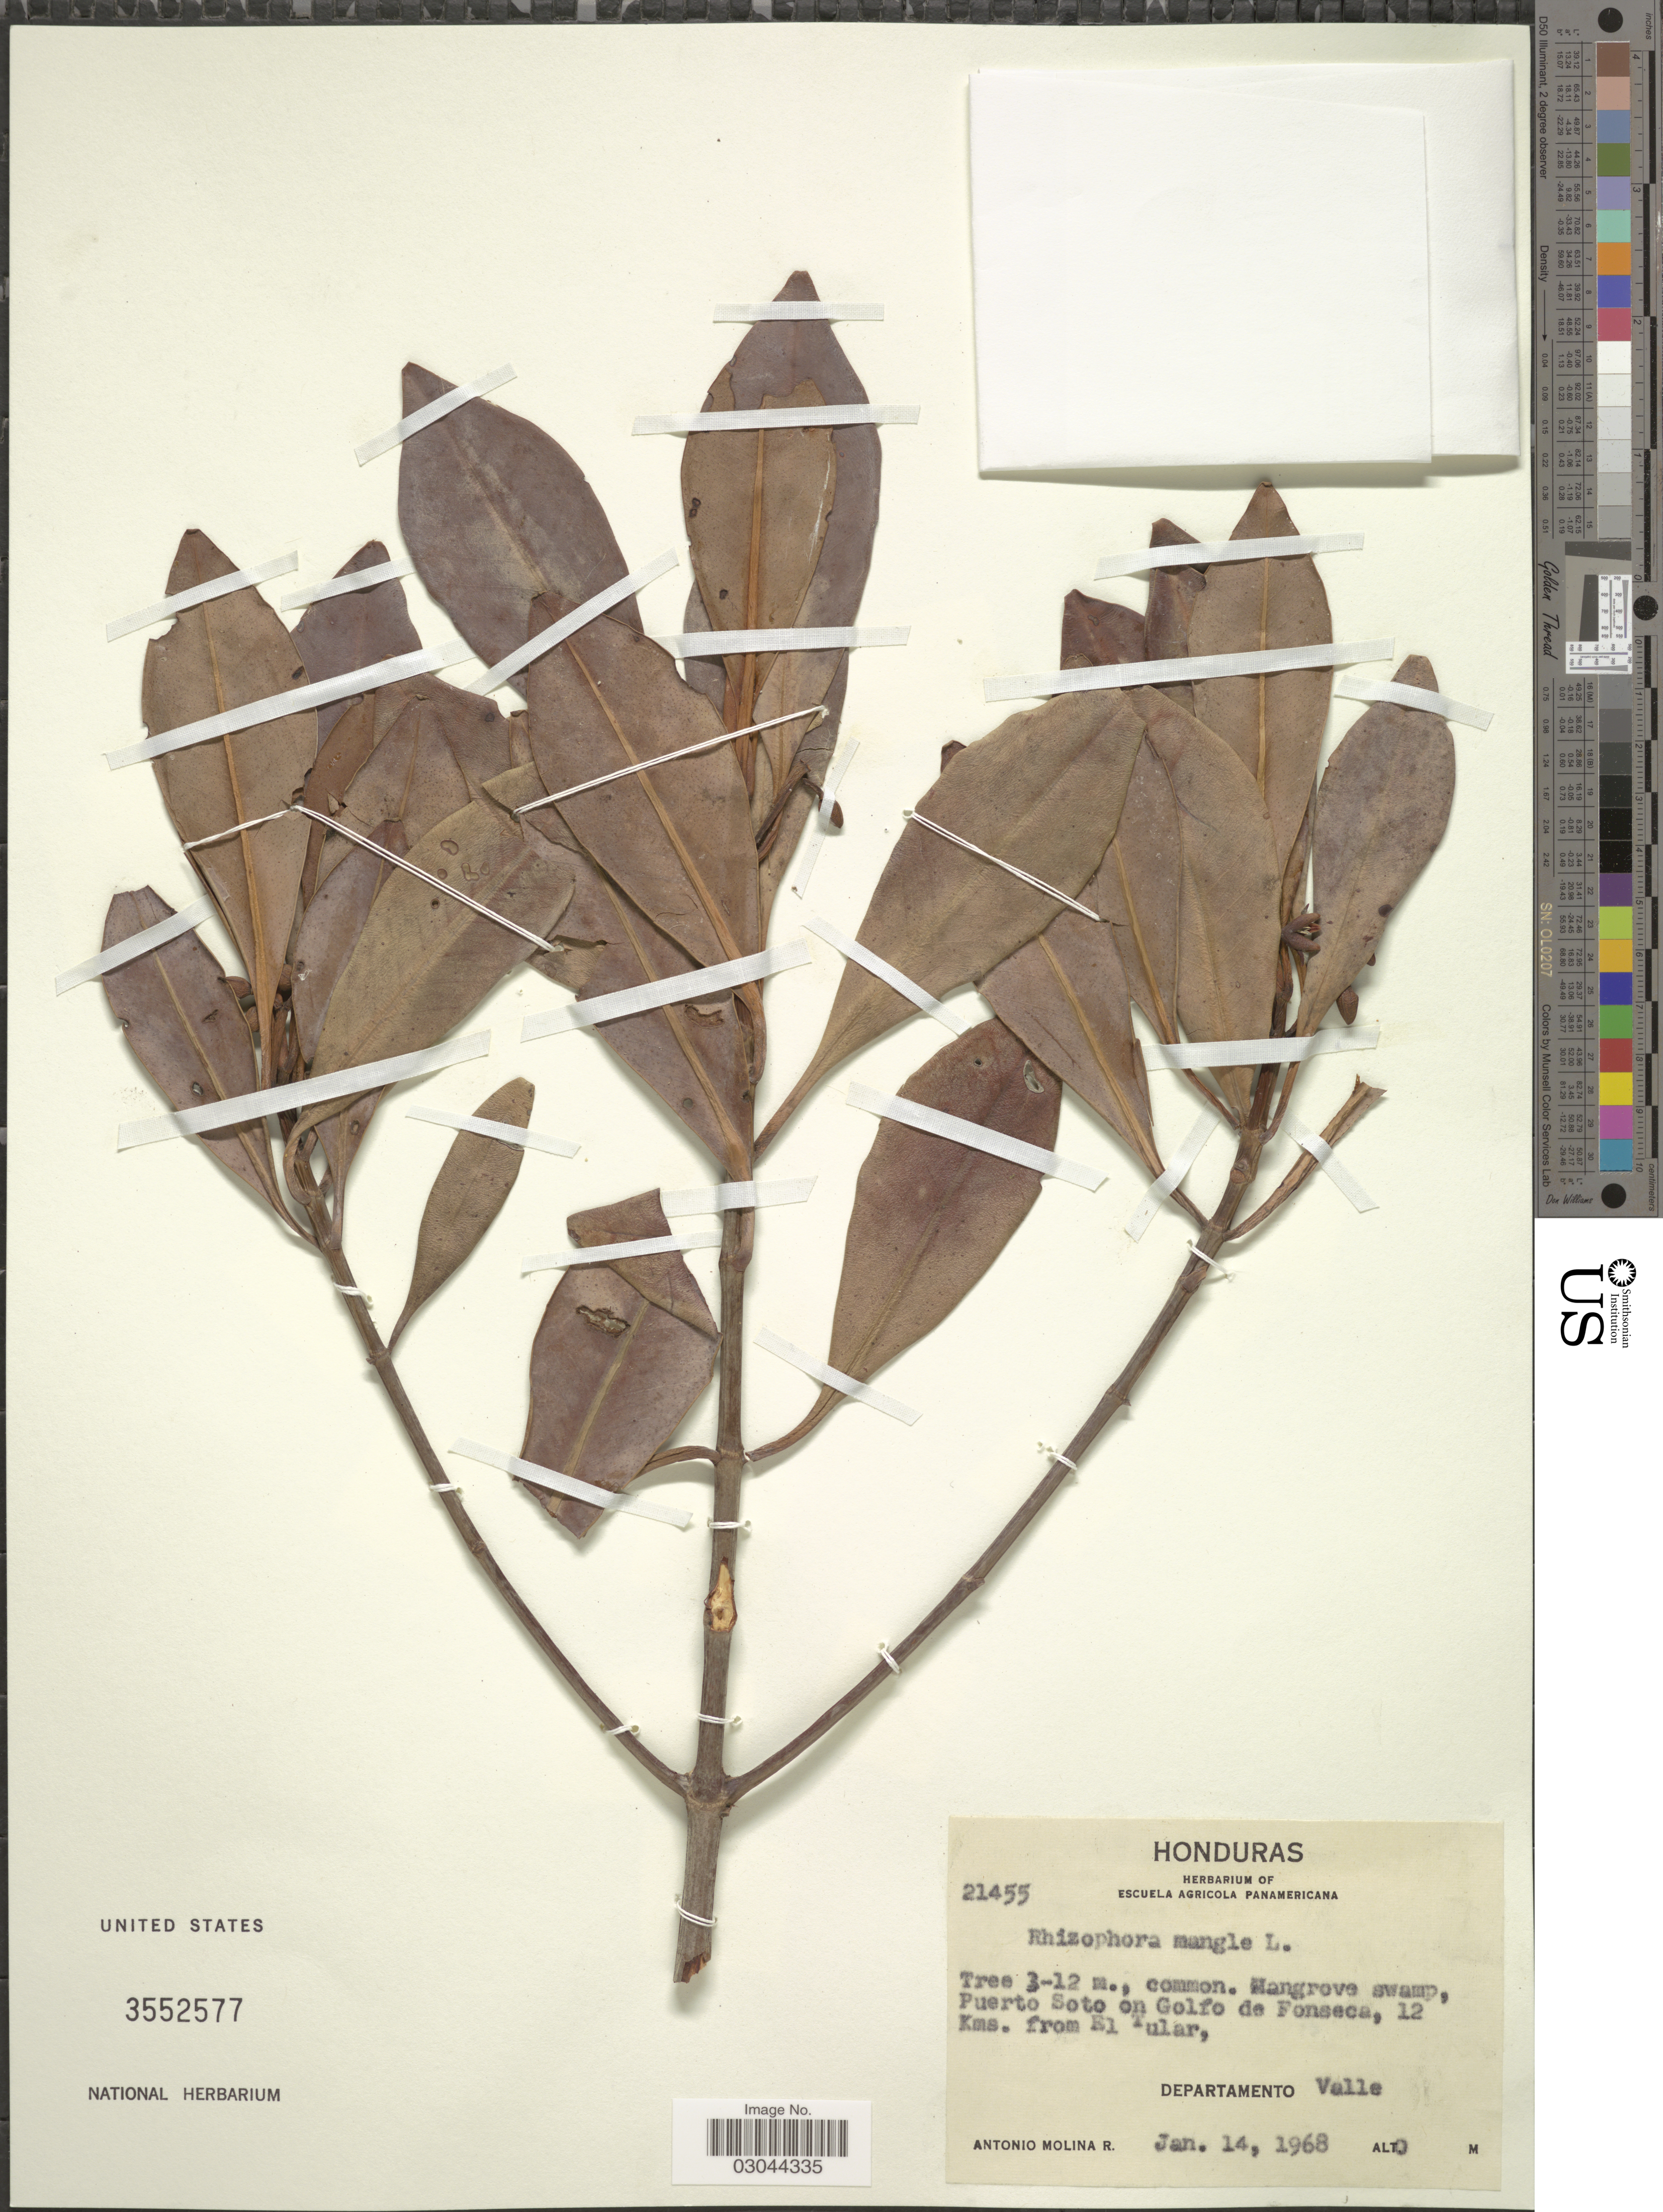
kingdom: Plantae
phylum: Tracheophyta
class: Magnoliopsida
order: Malpighiales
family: Rhizophoraceae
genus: Rhizophora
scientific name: Rhizophora mangle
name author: L.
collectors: A. Molina R.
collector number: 21455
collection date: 1968-01-14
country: Honduras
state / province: Valle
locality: Puerto Soto on Golfo de Fonseca, 12 Kms. from El Tular, Departamento Valle.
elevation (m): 0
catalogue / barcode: US 3552577